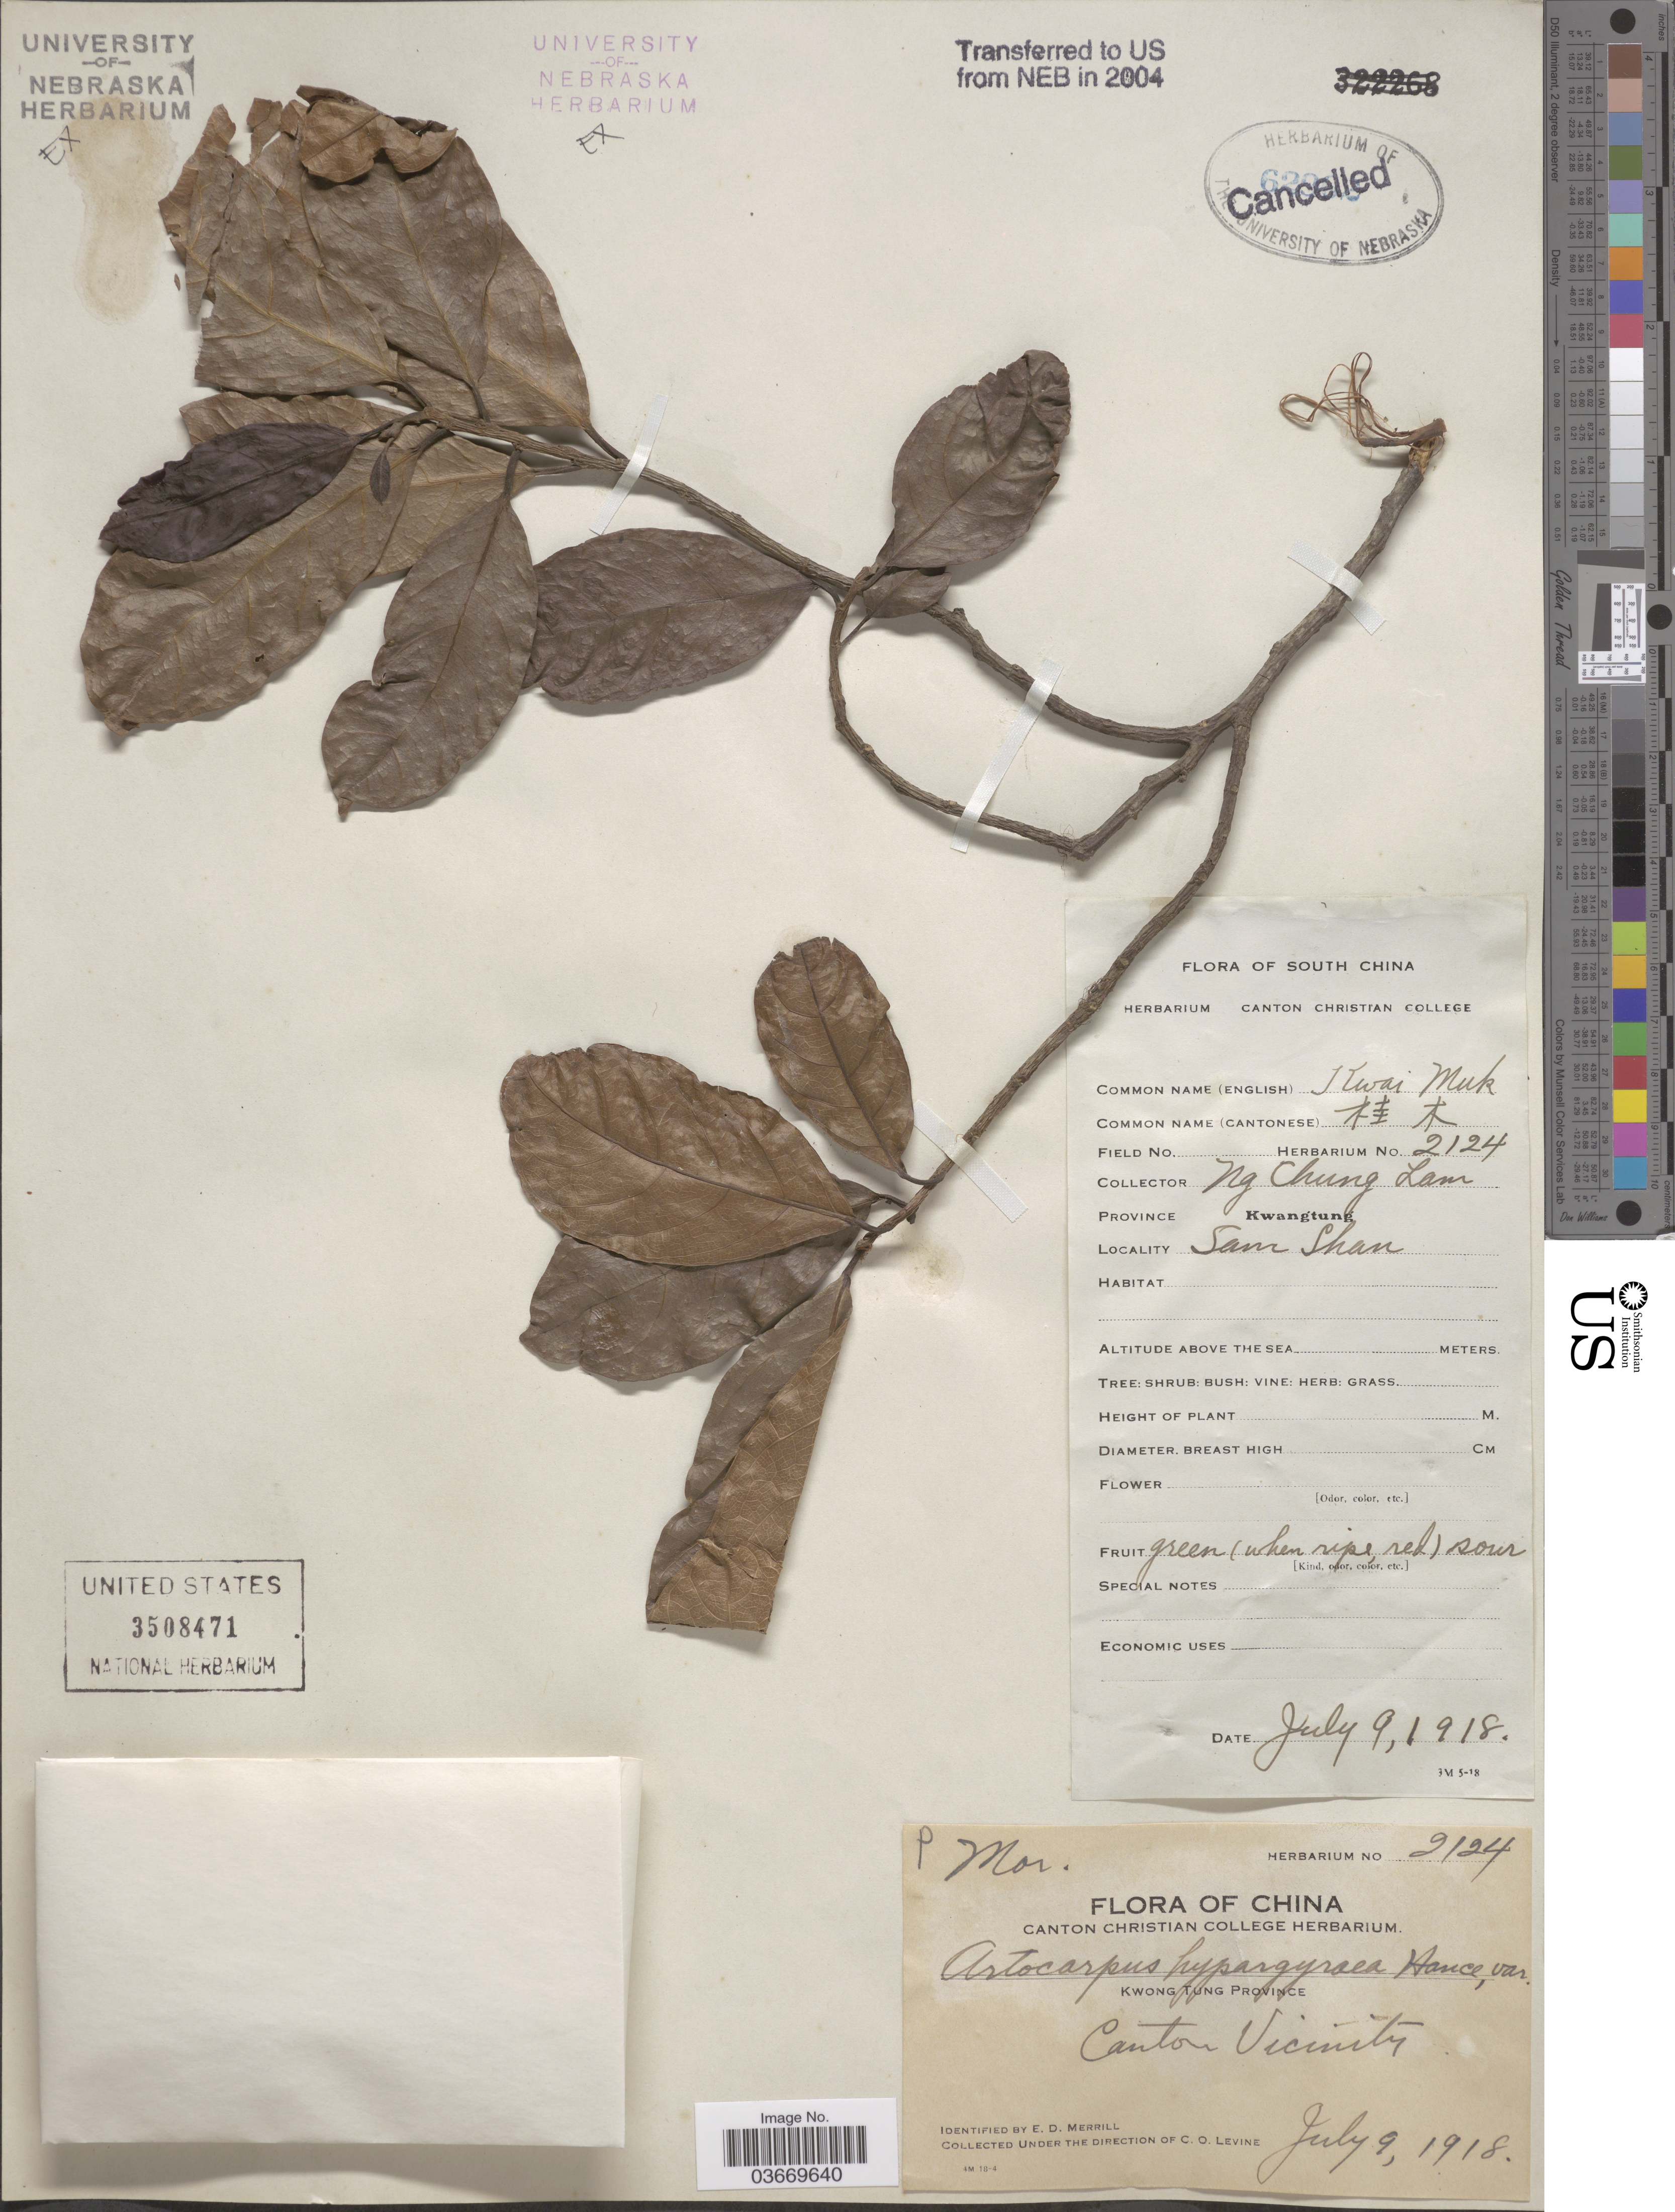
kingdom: Plantae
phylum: Tracheophyta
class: Magnoliopsida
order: Rosales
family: Moraceae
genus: Artocarpus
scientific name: Artocarpus hypargyreus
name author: Hance ex Benth.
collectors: N. C. Lam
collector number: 2124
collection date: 1918-07-09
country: China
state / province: Guangdong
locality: South China. Province Kwangtung. Sam Shan. Canton Vicinity.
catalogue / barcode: US 3508471